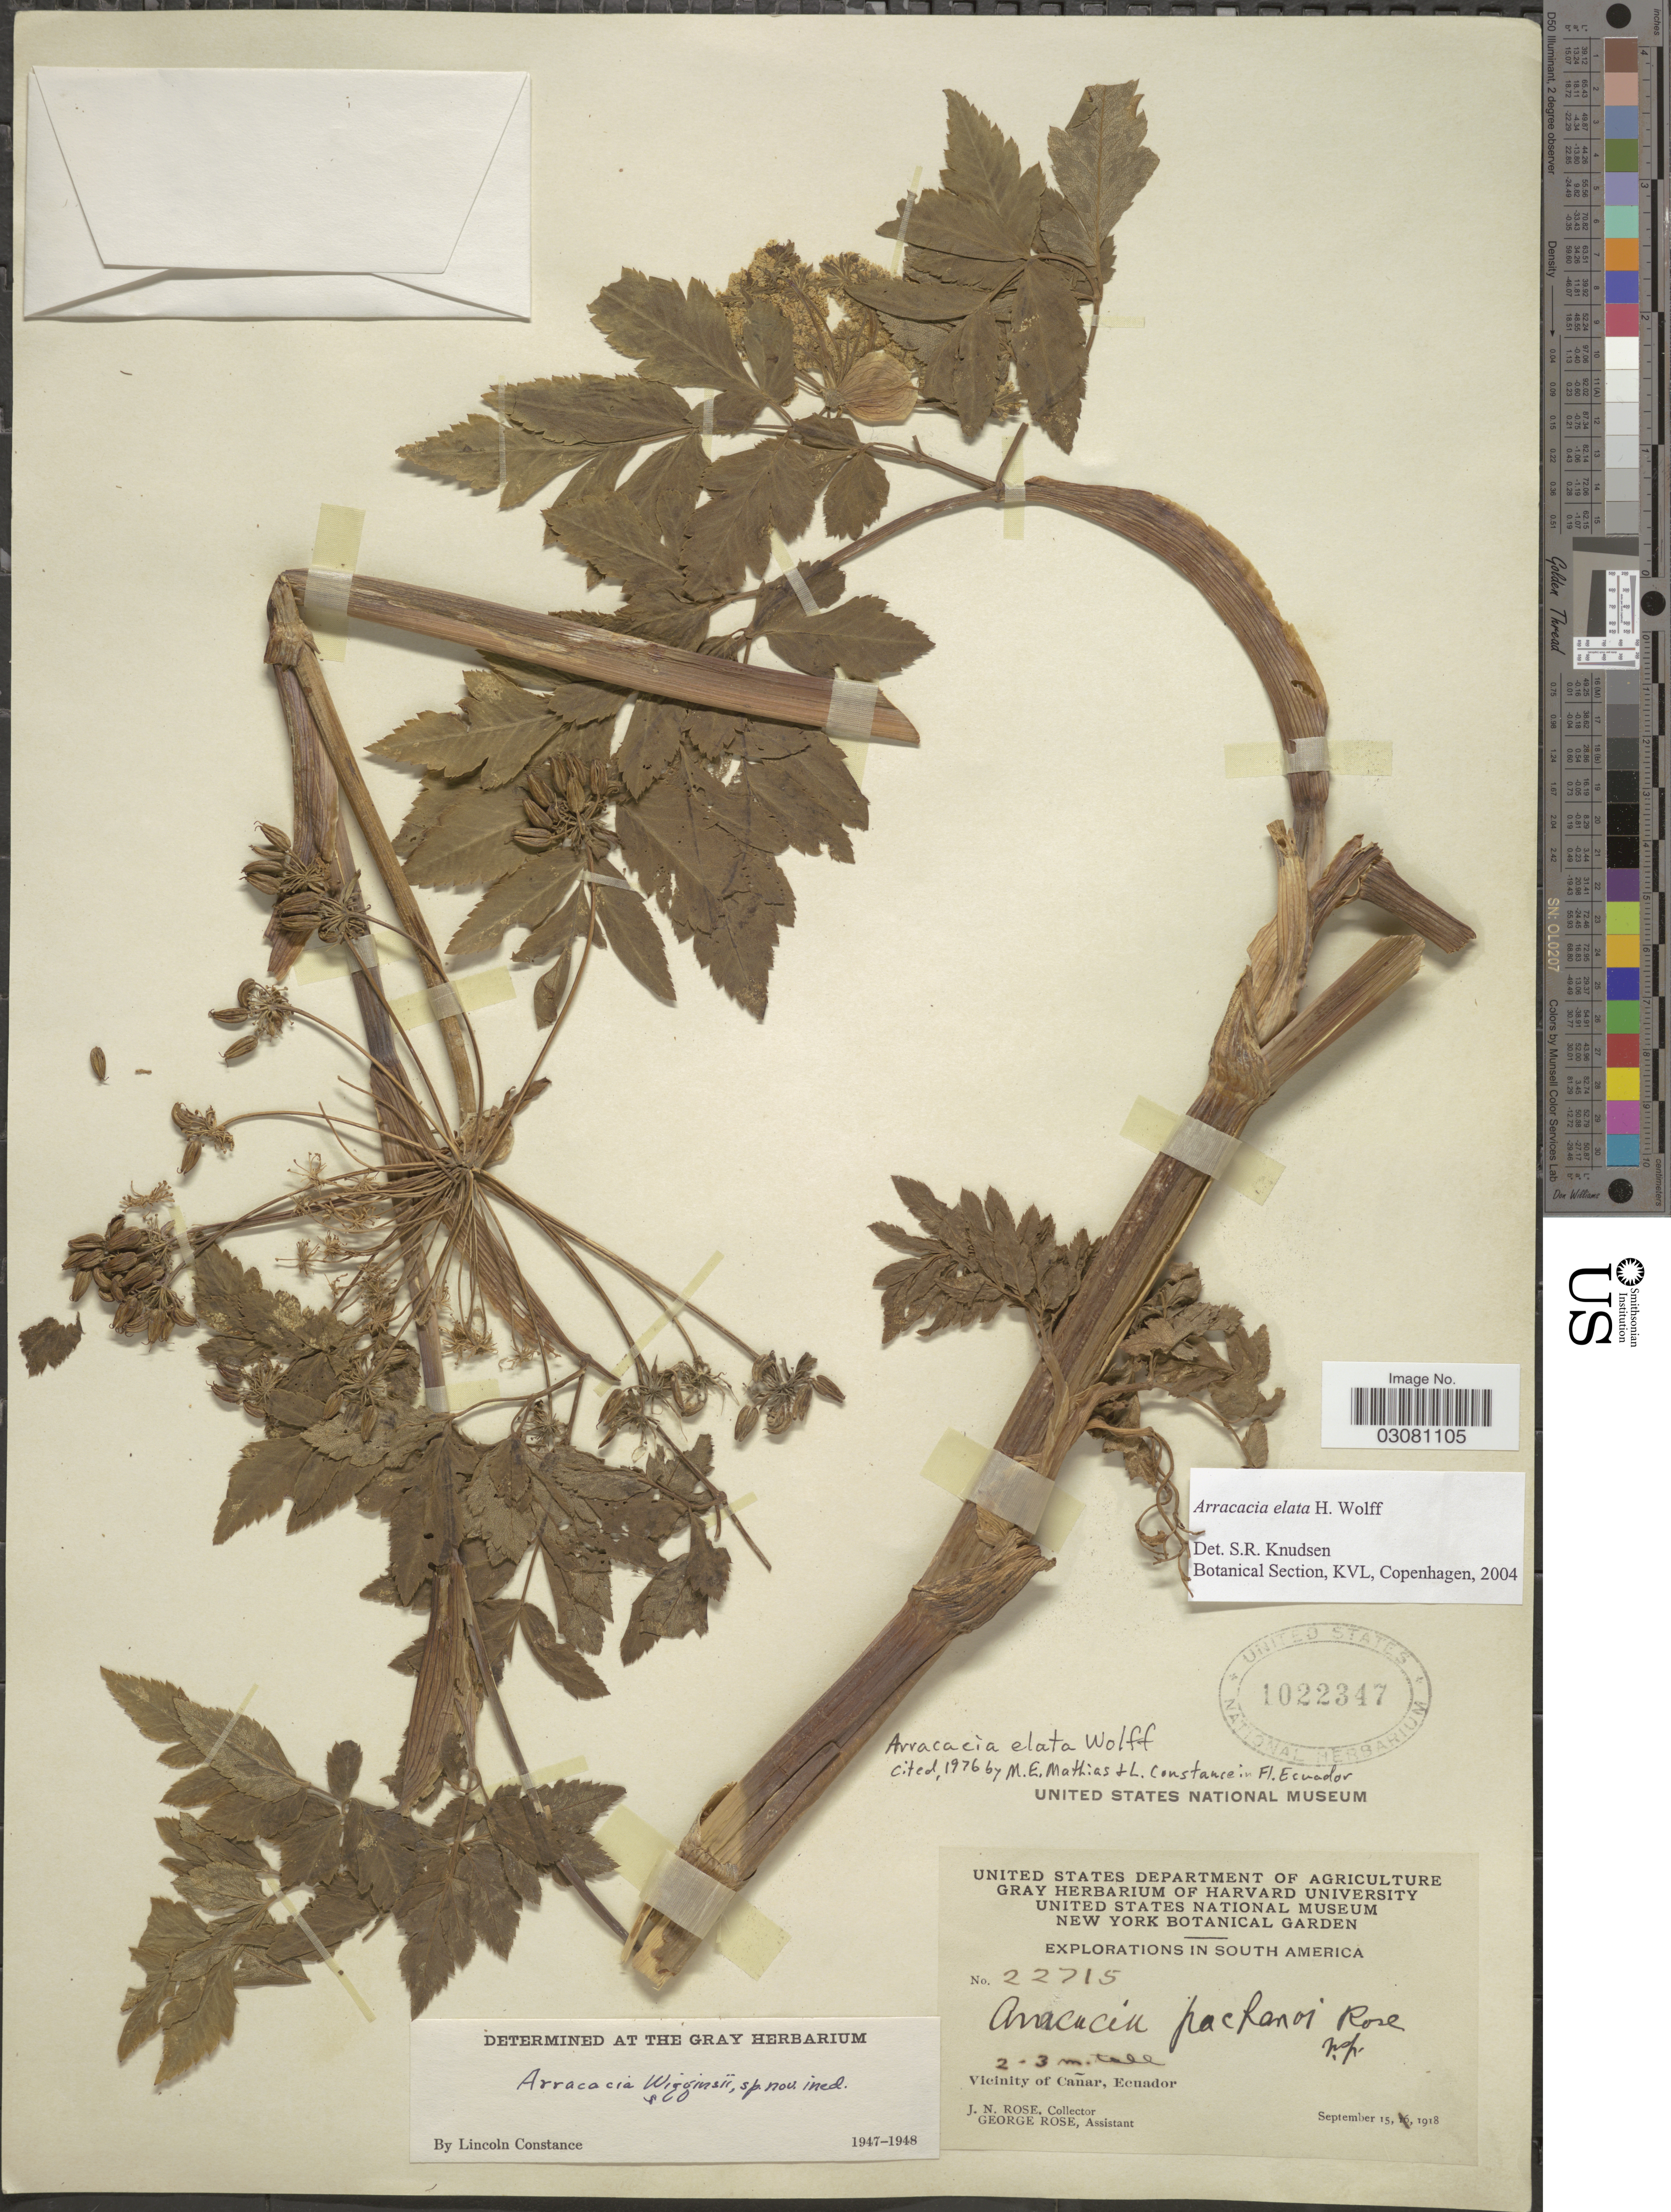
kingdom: Plantae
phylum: Tracheophyta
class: Magnoliopsida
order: Apiales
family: Apiaceae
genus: Arracacia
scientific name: Arracacia elata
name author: H. Wolff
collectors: J. N. Rose & G. Rose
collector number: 22715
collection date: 1918-09-15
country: Ecuador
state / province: Cañar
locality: Vicinity of Cañar.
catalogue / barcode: US 1022347